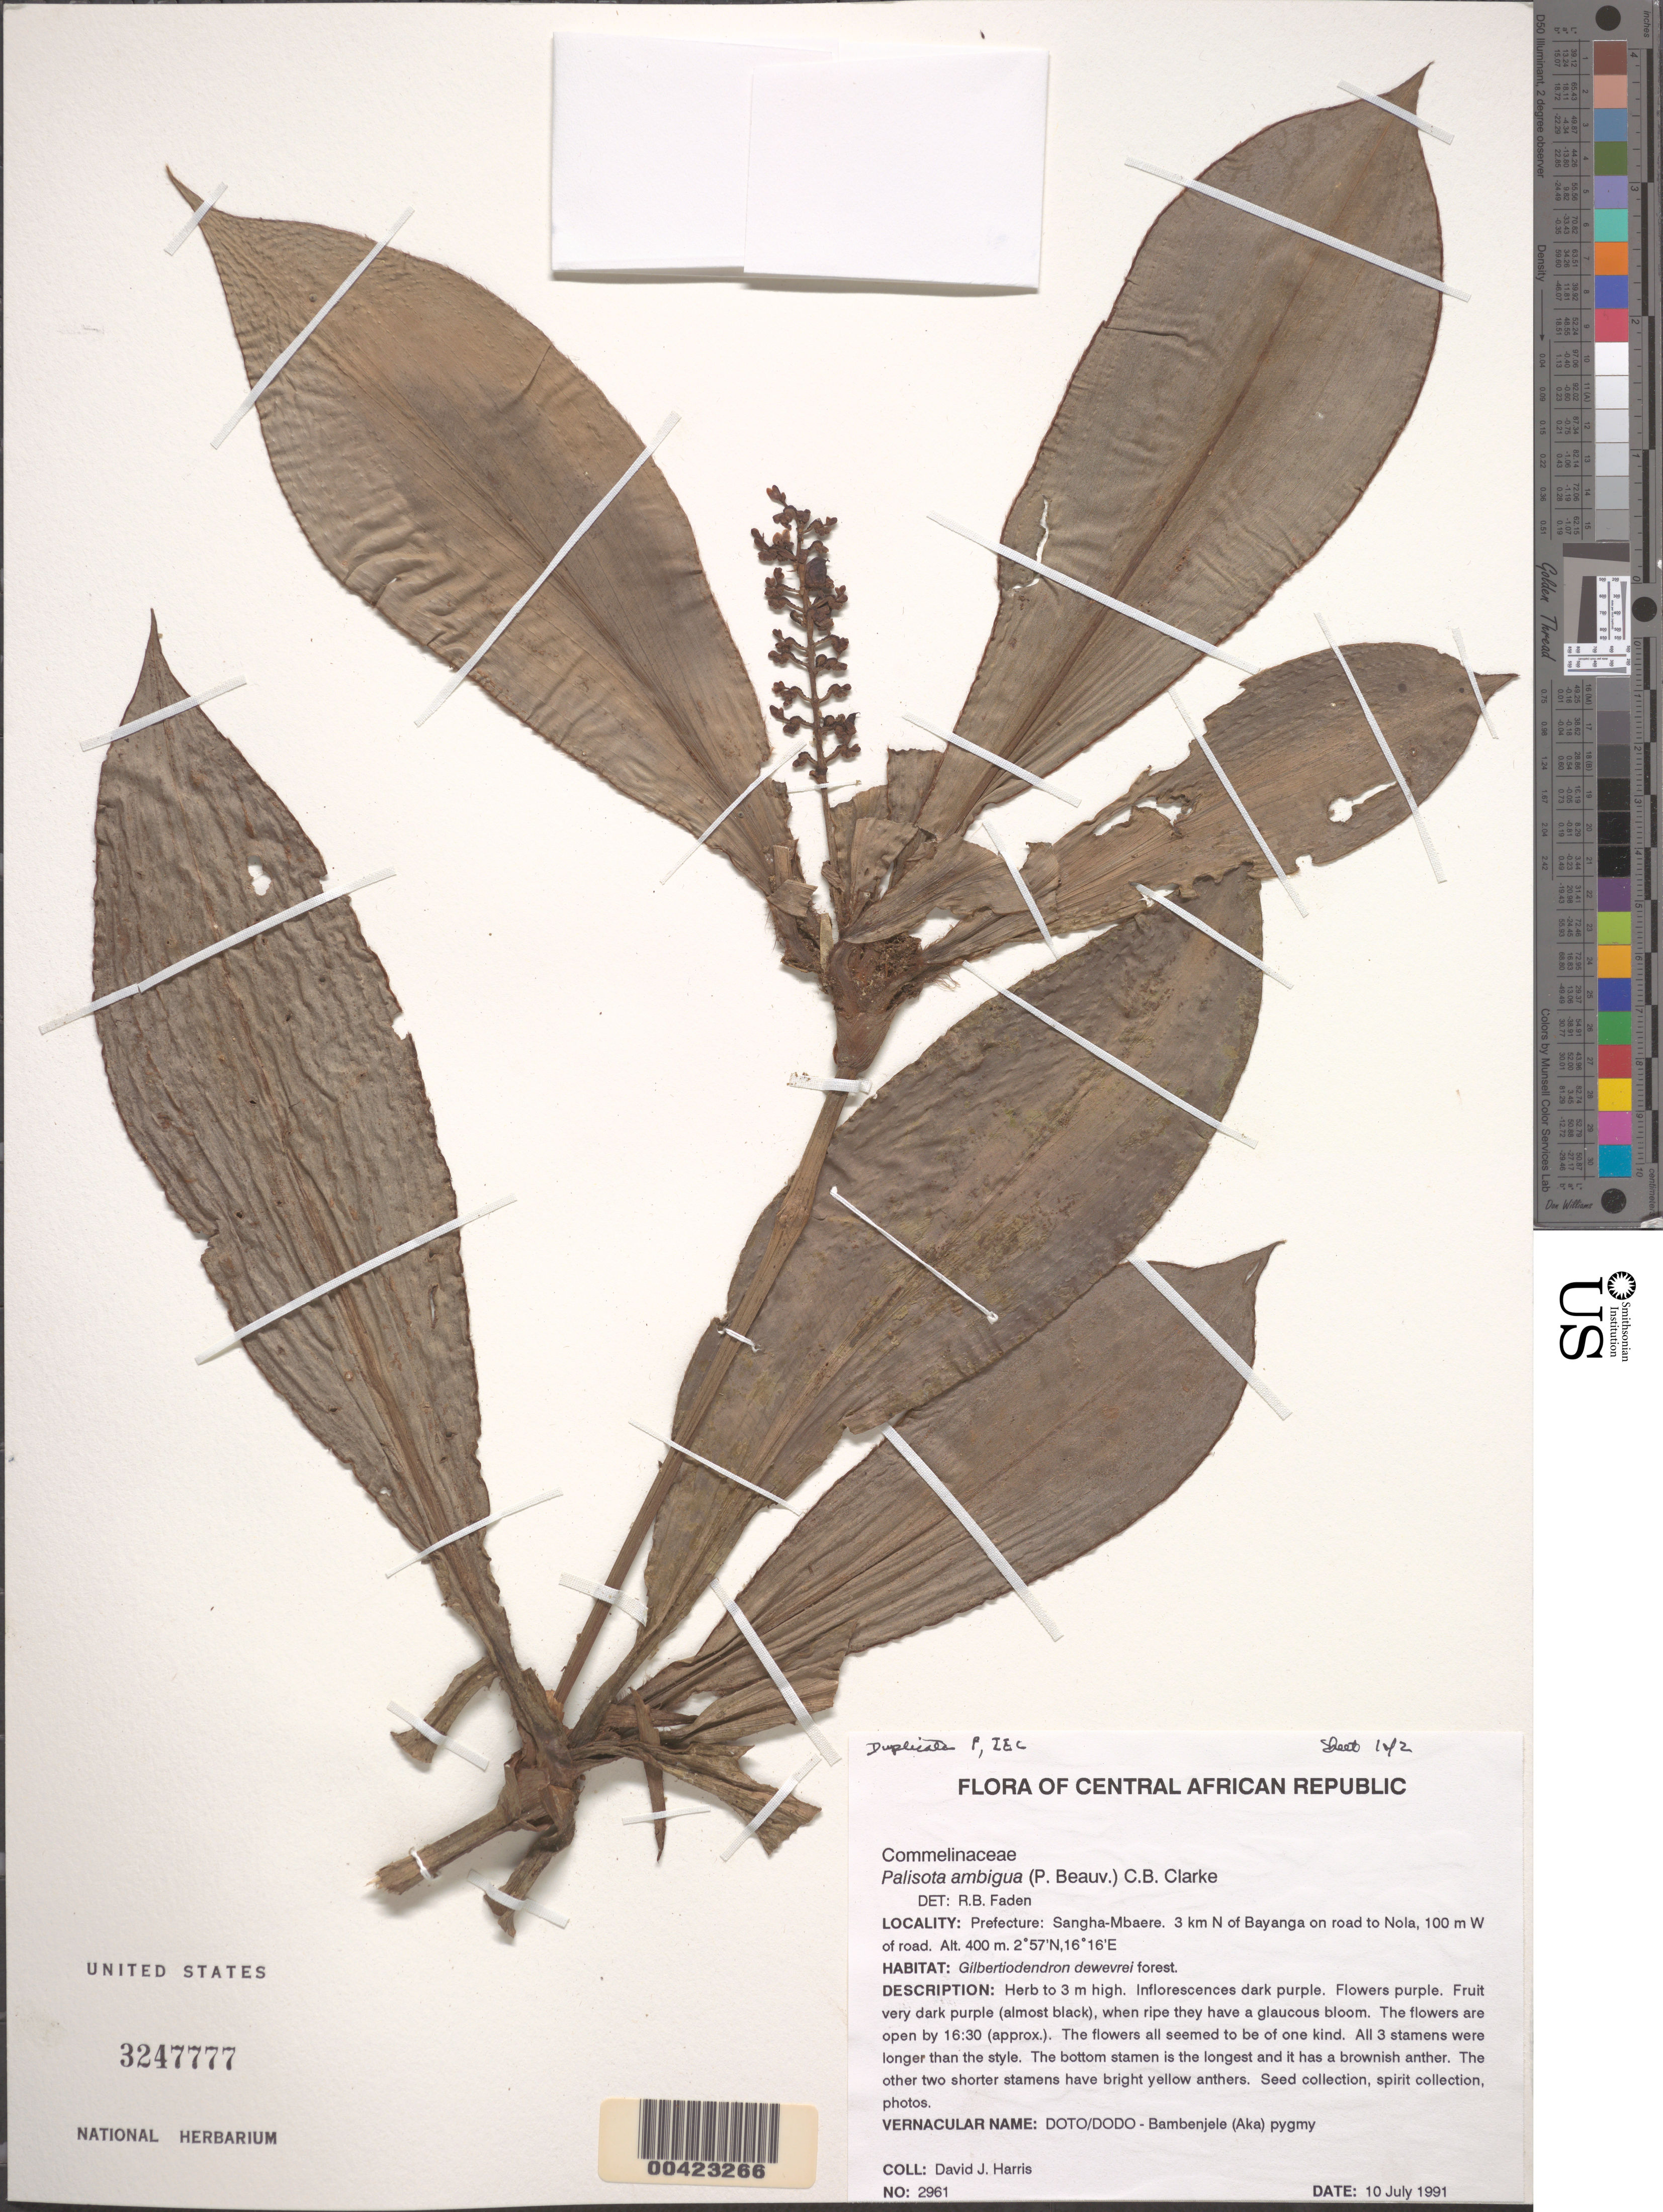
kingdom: Plantae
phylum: Tracheophyta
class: Liliopsida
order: Commelinales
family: Commelinaceae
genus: Palisota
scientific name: Palisota ambigua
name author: (P. Beauv.) C.B. Clarke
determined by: Faden, Robert B., (US), Smithsonian Institution - National Museum of Natural History (UNITED STATES)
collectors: D. J. Harris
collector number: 2961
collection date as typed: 10 Jul 1991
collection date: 1991-07-10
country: Central African Republic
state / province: Sangha-Mbaere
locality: Sangha-mbaere, N of Bayanga on road to Nola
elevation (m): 400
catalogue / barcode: US 3247777